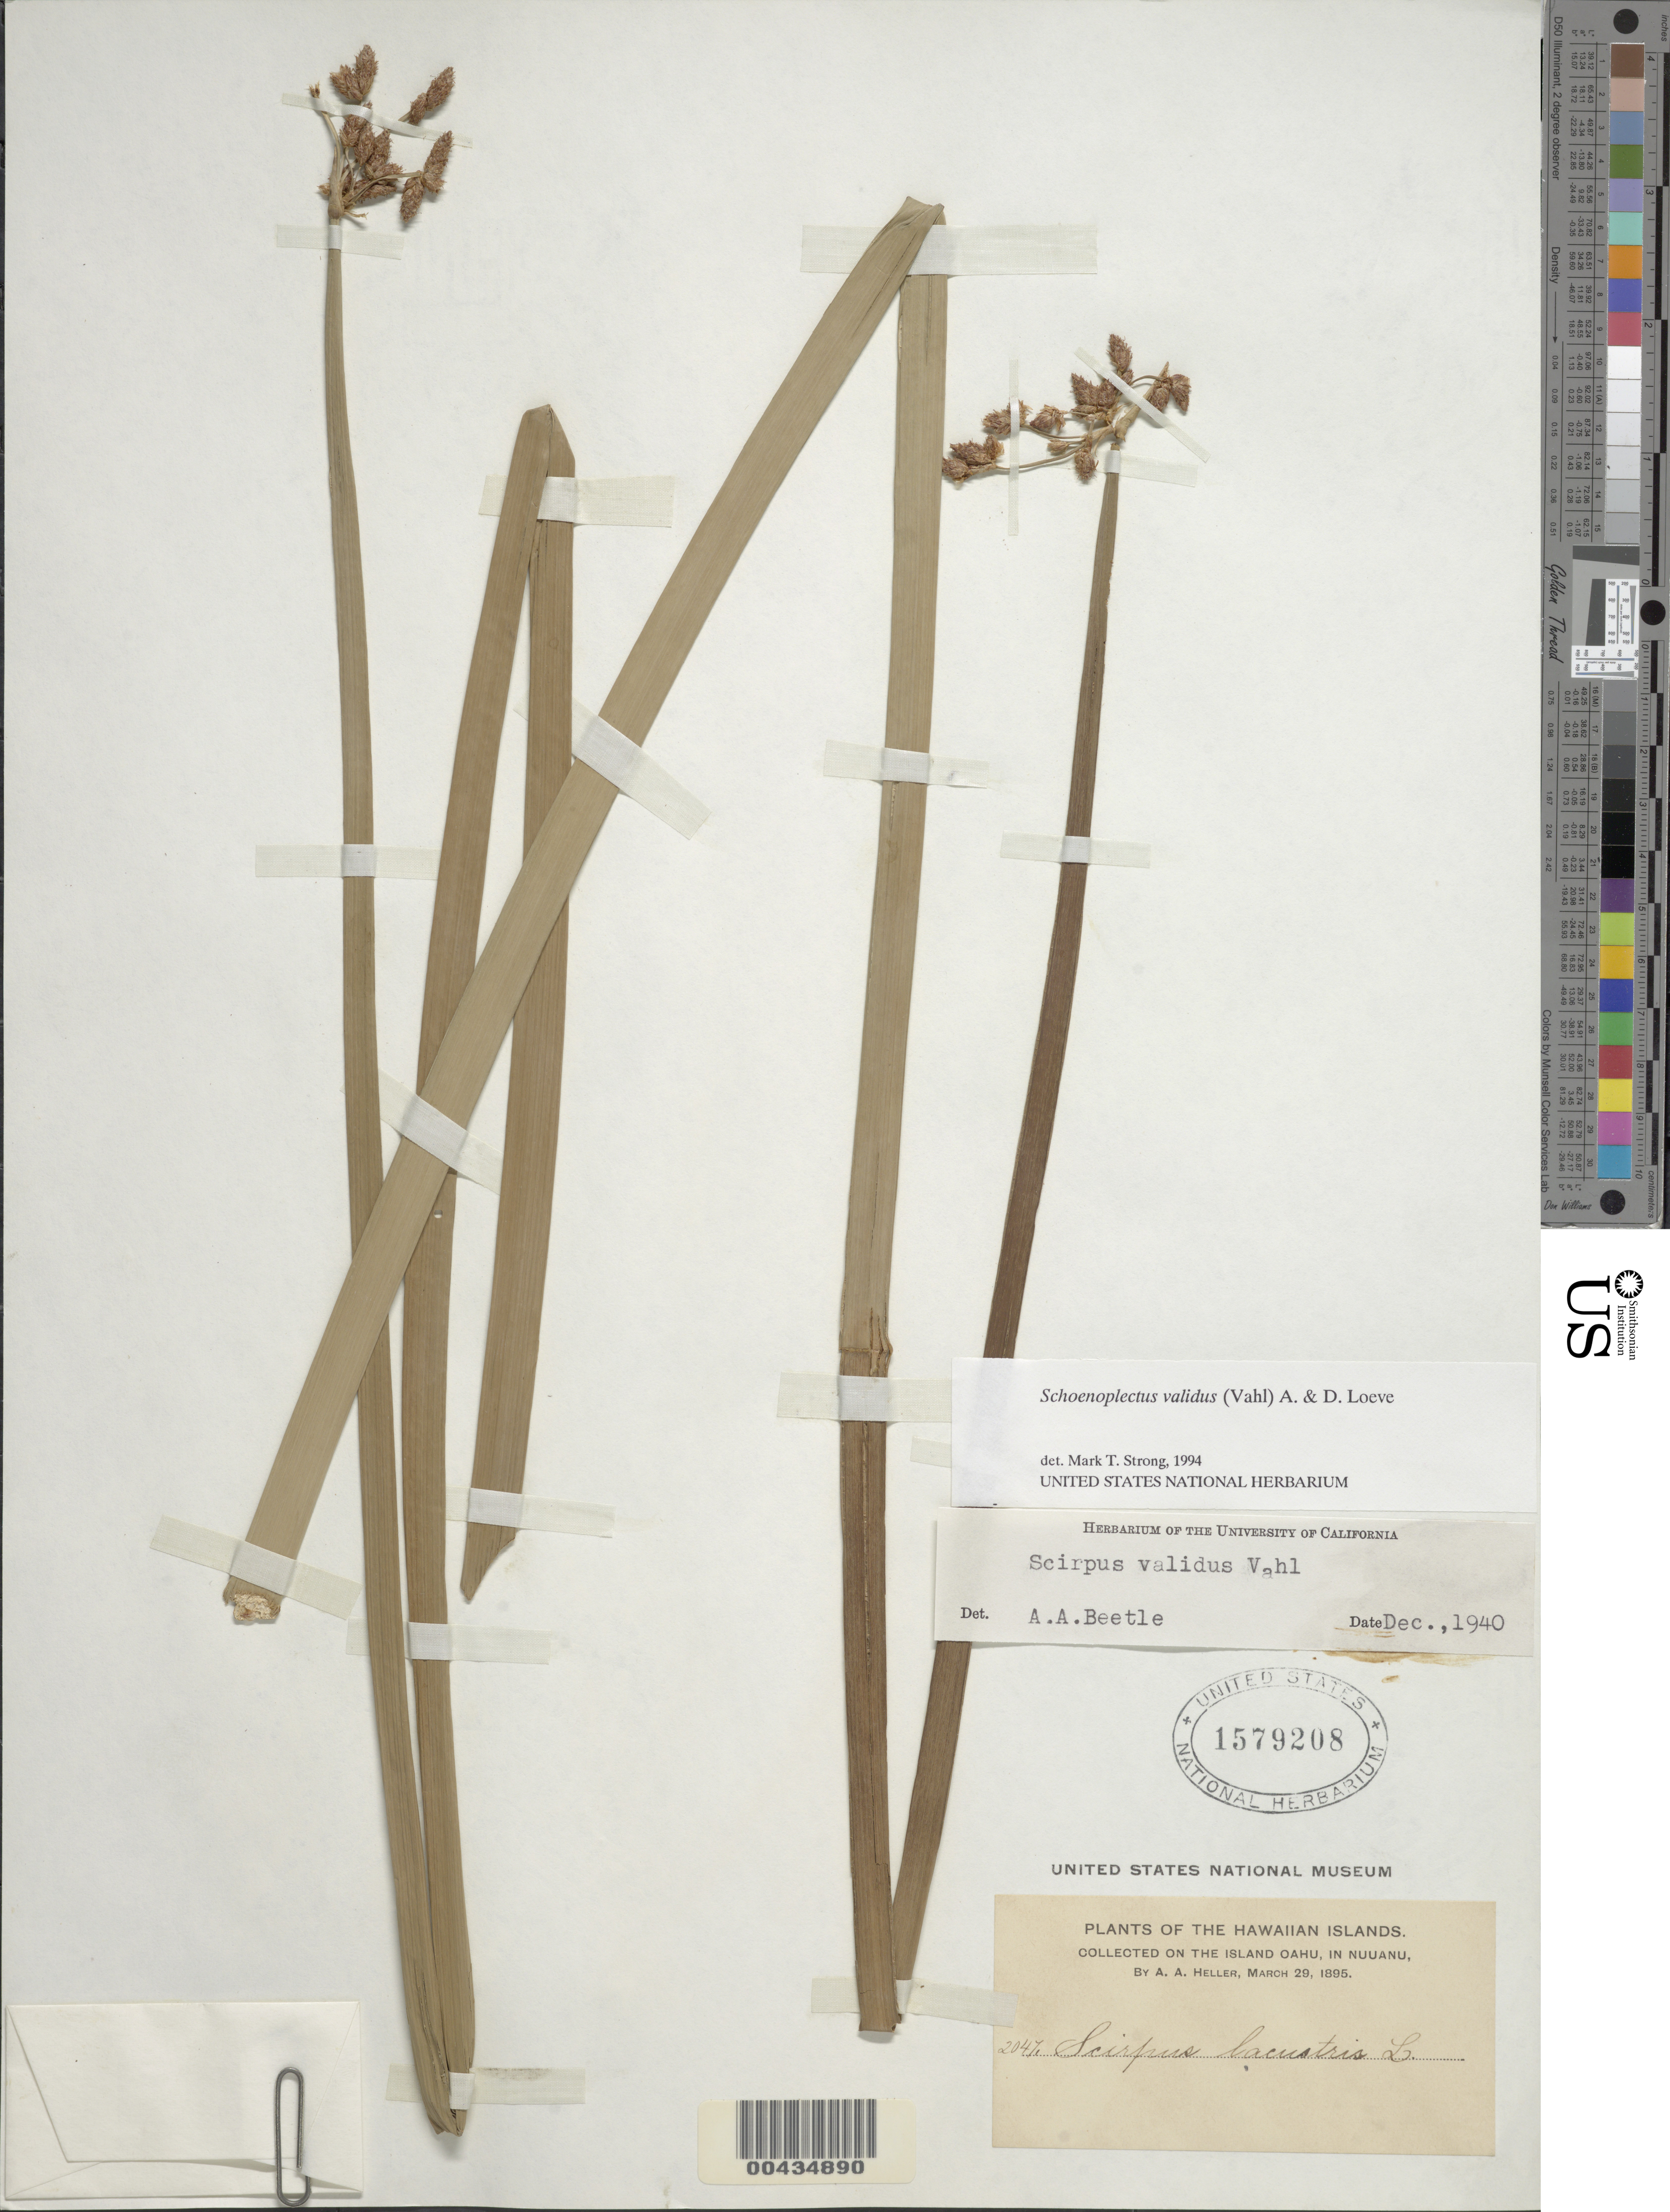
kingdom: Plantae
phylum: Tracheophyta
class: Liliopsida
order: Poales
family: Cyperaceae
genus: Schoenoplectus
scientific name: Schoenoplectus tabernaemontani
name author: (C.C. Gmel.) Palla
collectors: A. A. Heller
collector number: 2047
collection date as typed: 29 Mar 1895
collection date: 1895-03-29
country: United States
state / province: Hawaii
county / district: Honolulu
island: Oahu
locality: Nuuanu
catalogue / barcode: US 1579208